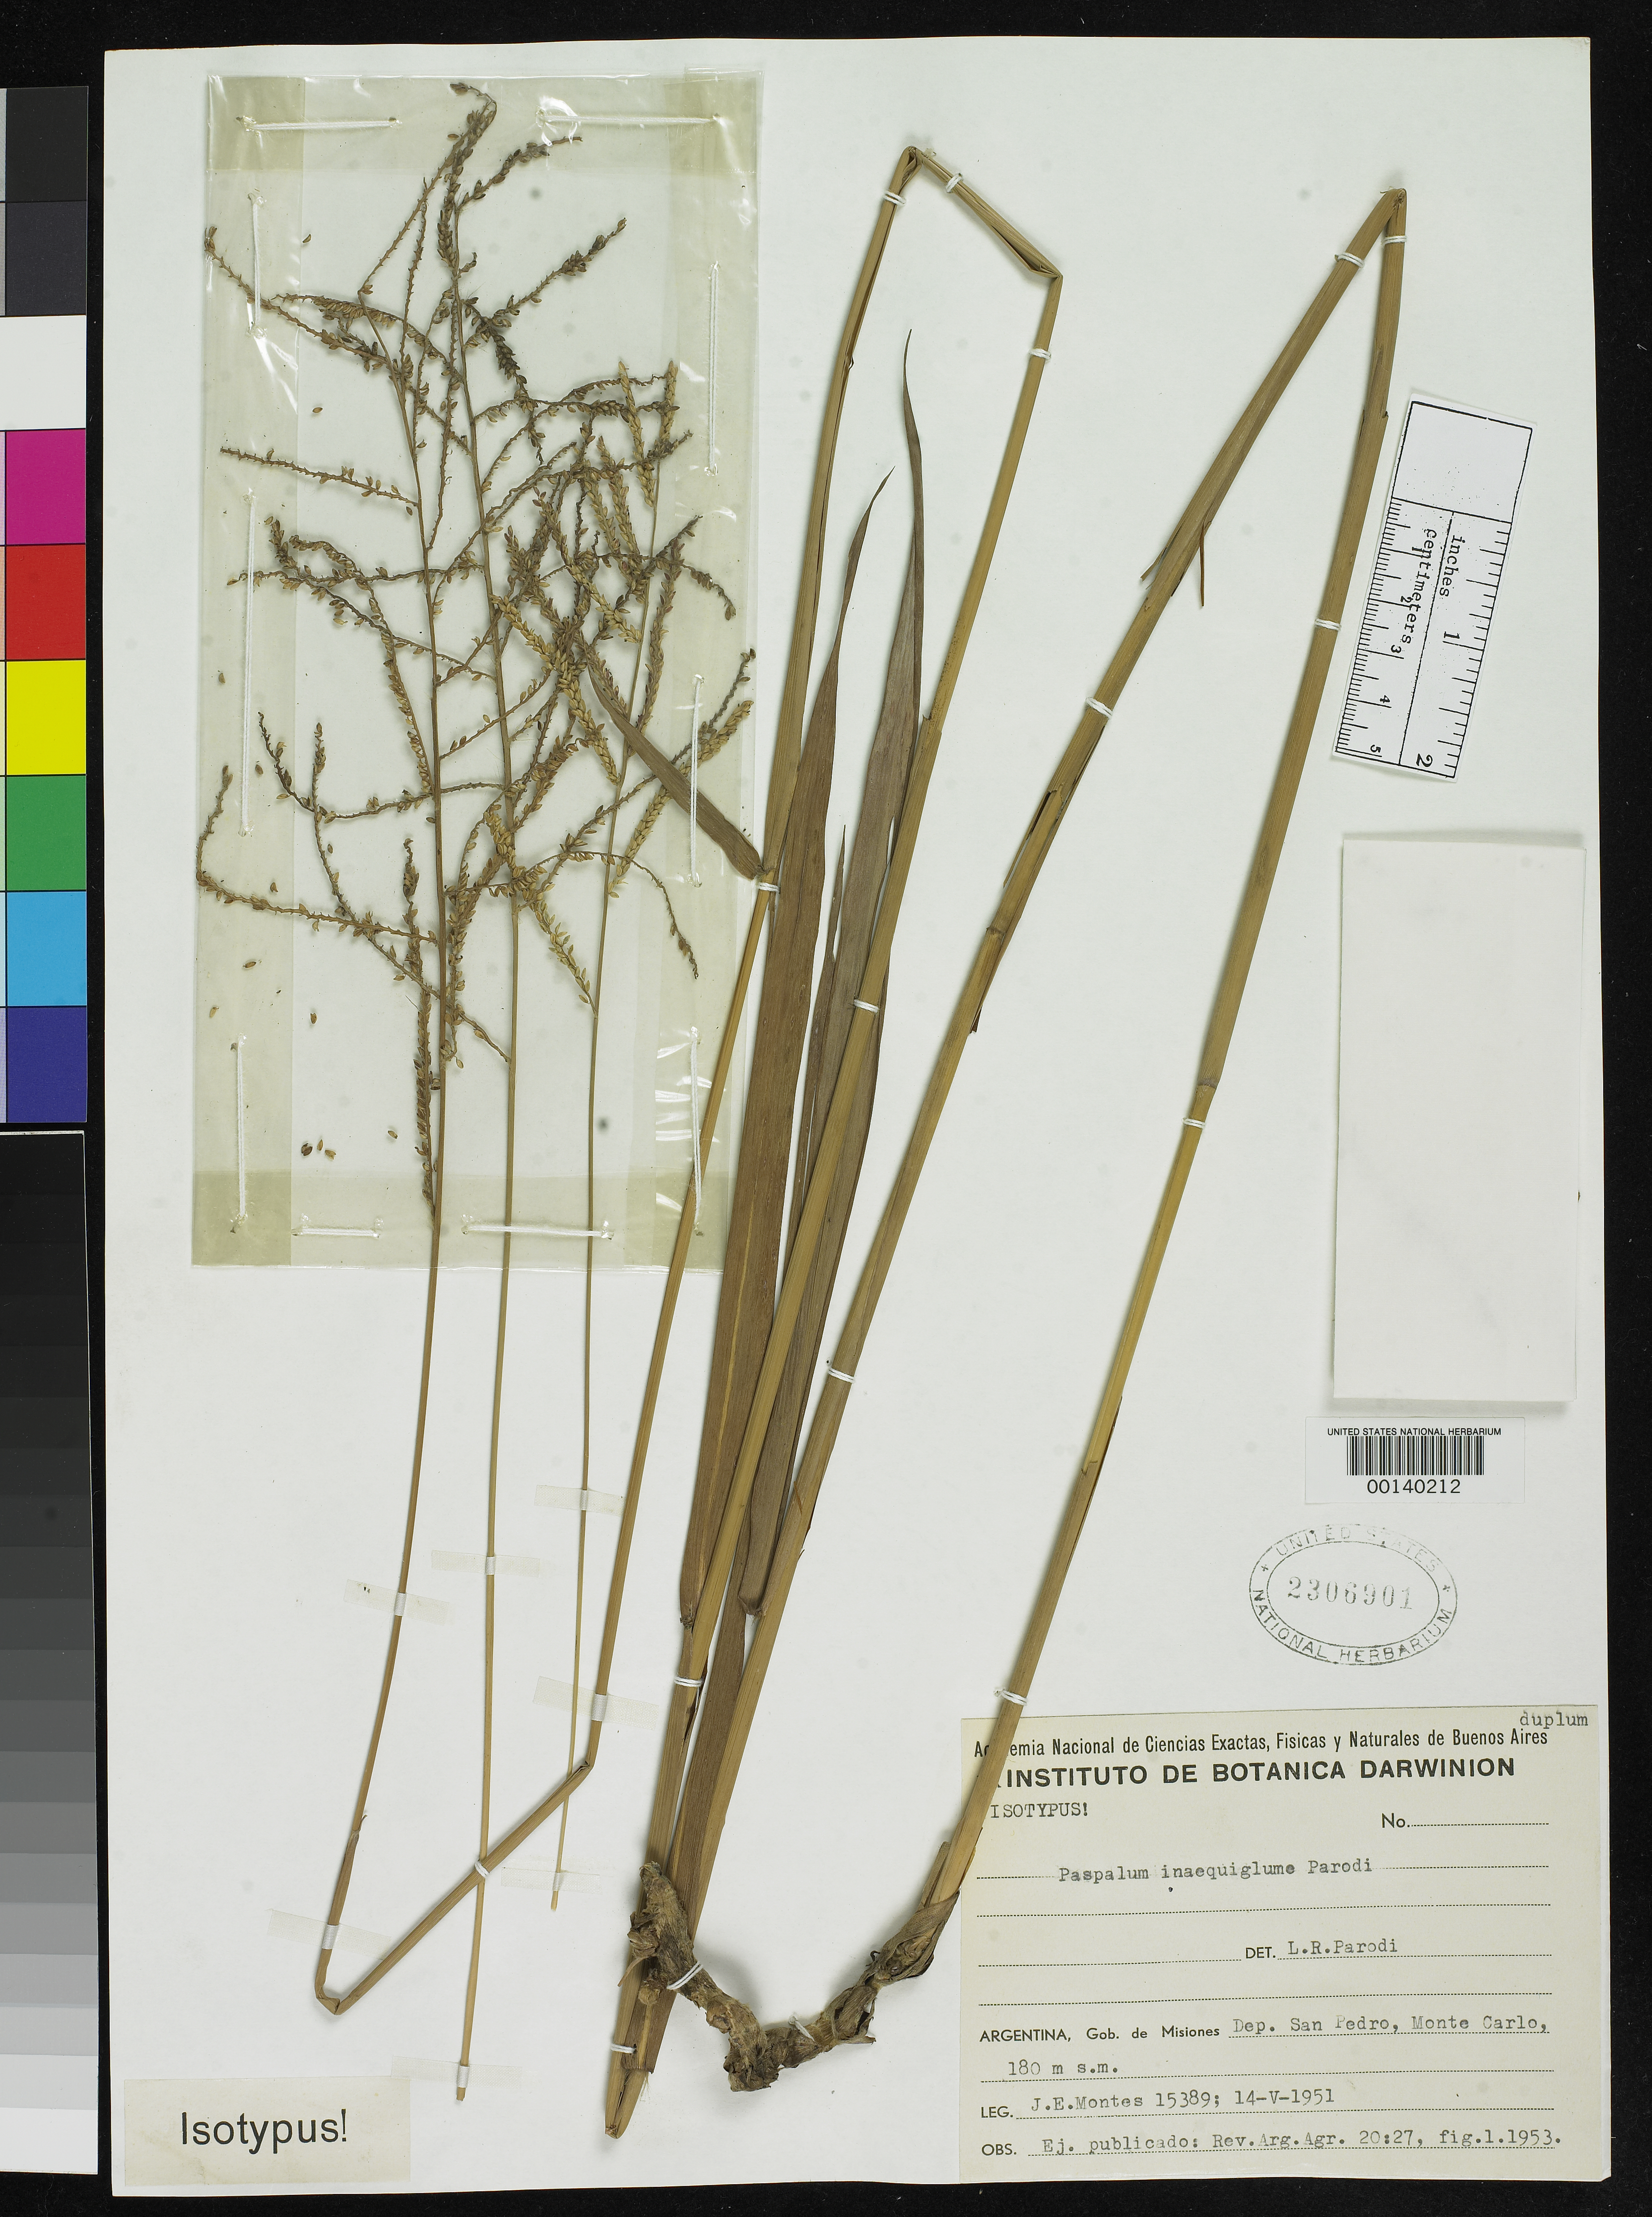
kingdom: Plantae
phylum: Tracheophyta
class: Liliopsida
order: Poales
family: Poaceae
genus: Paspalum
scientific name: Paspalum inaequiglume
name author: Parodi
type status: Isotype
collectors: J. E. Montes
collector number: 15389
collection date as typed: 14 May 1951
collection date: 1951-05-14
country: Argentina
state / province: Misiones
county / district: San Pedro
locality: Monte Carlo.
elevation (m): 180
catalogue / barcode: US 2306901